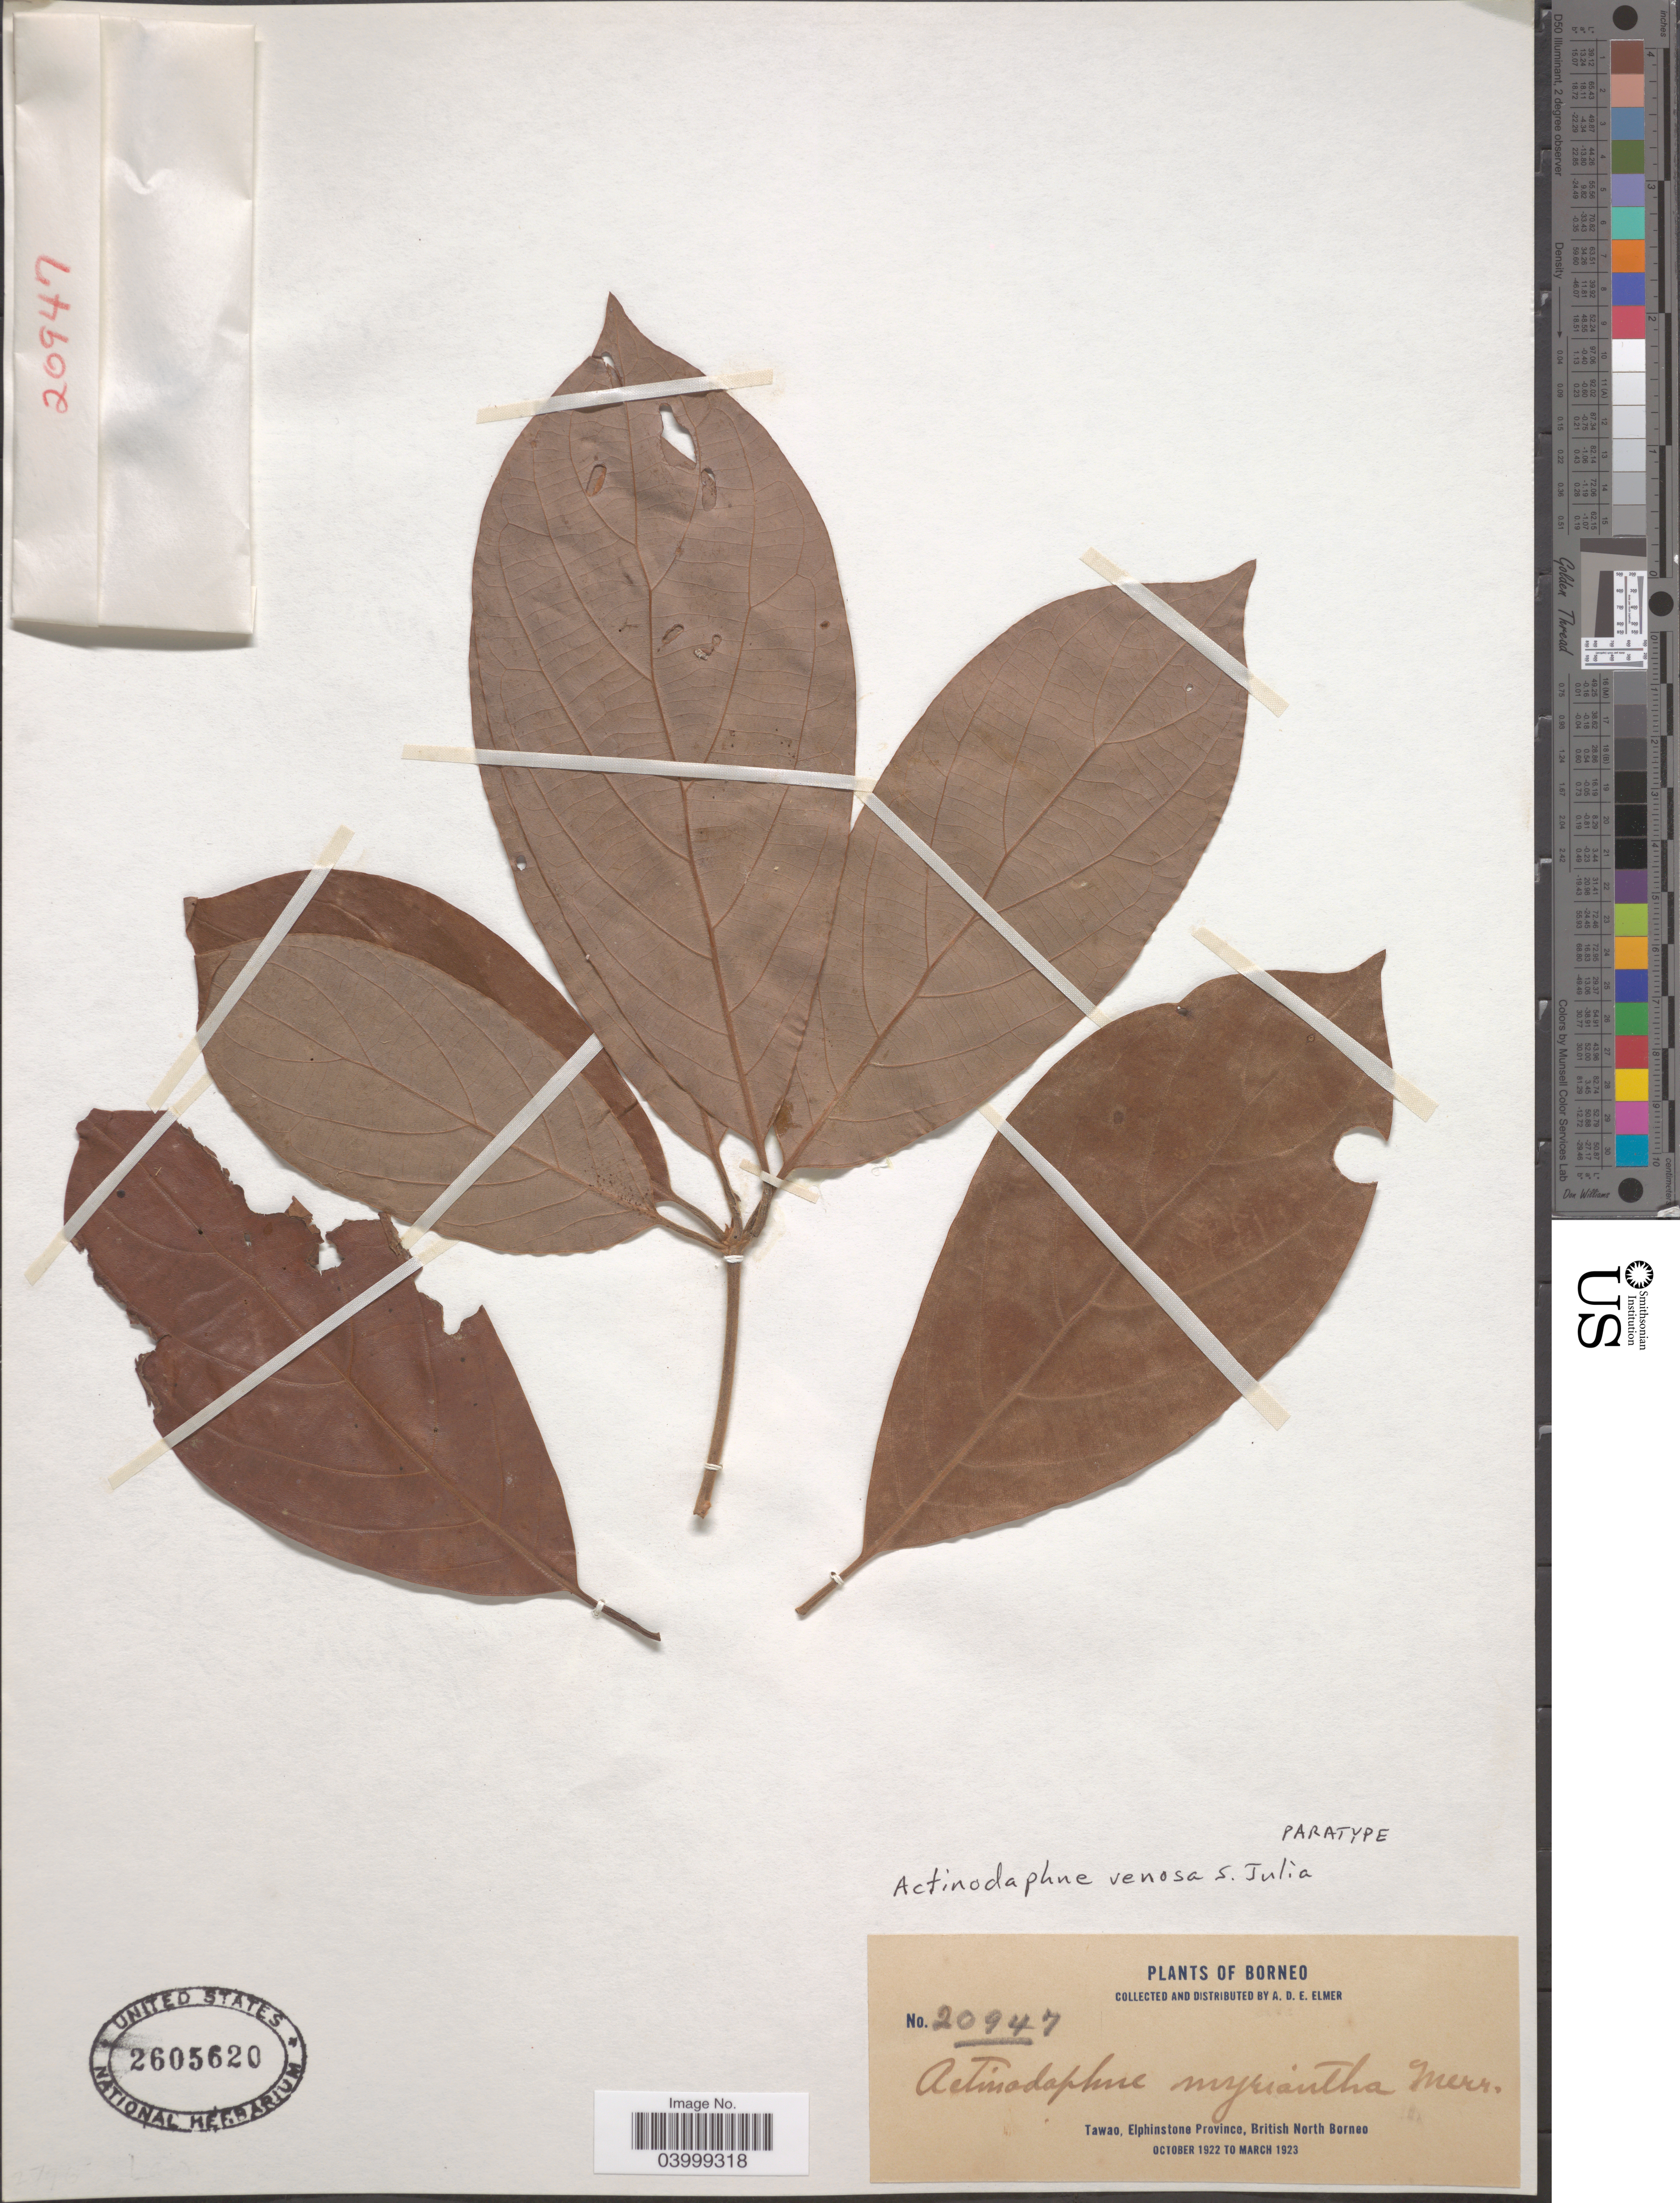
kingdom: Plantae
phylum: Tracheophyta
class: Magnoliopsida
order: Laurales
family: Lauraceae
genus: Actinodaphne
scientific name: Actinodaphne venosa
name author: S.Julia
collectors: A. D. E. Elmer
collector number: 20947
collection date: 1922-10/1923-03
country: Malaysia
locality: Tawao, Elphinstone Province, British North Borneo.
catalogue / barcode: US 2605620